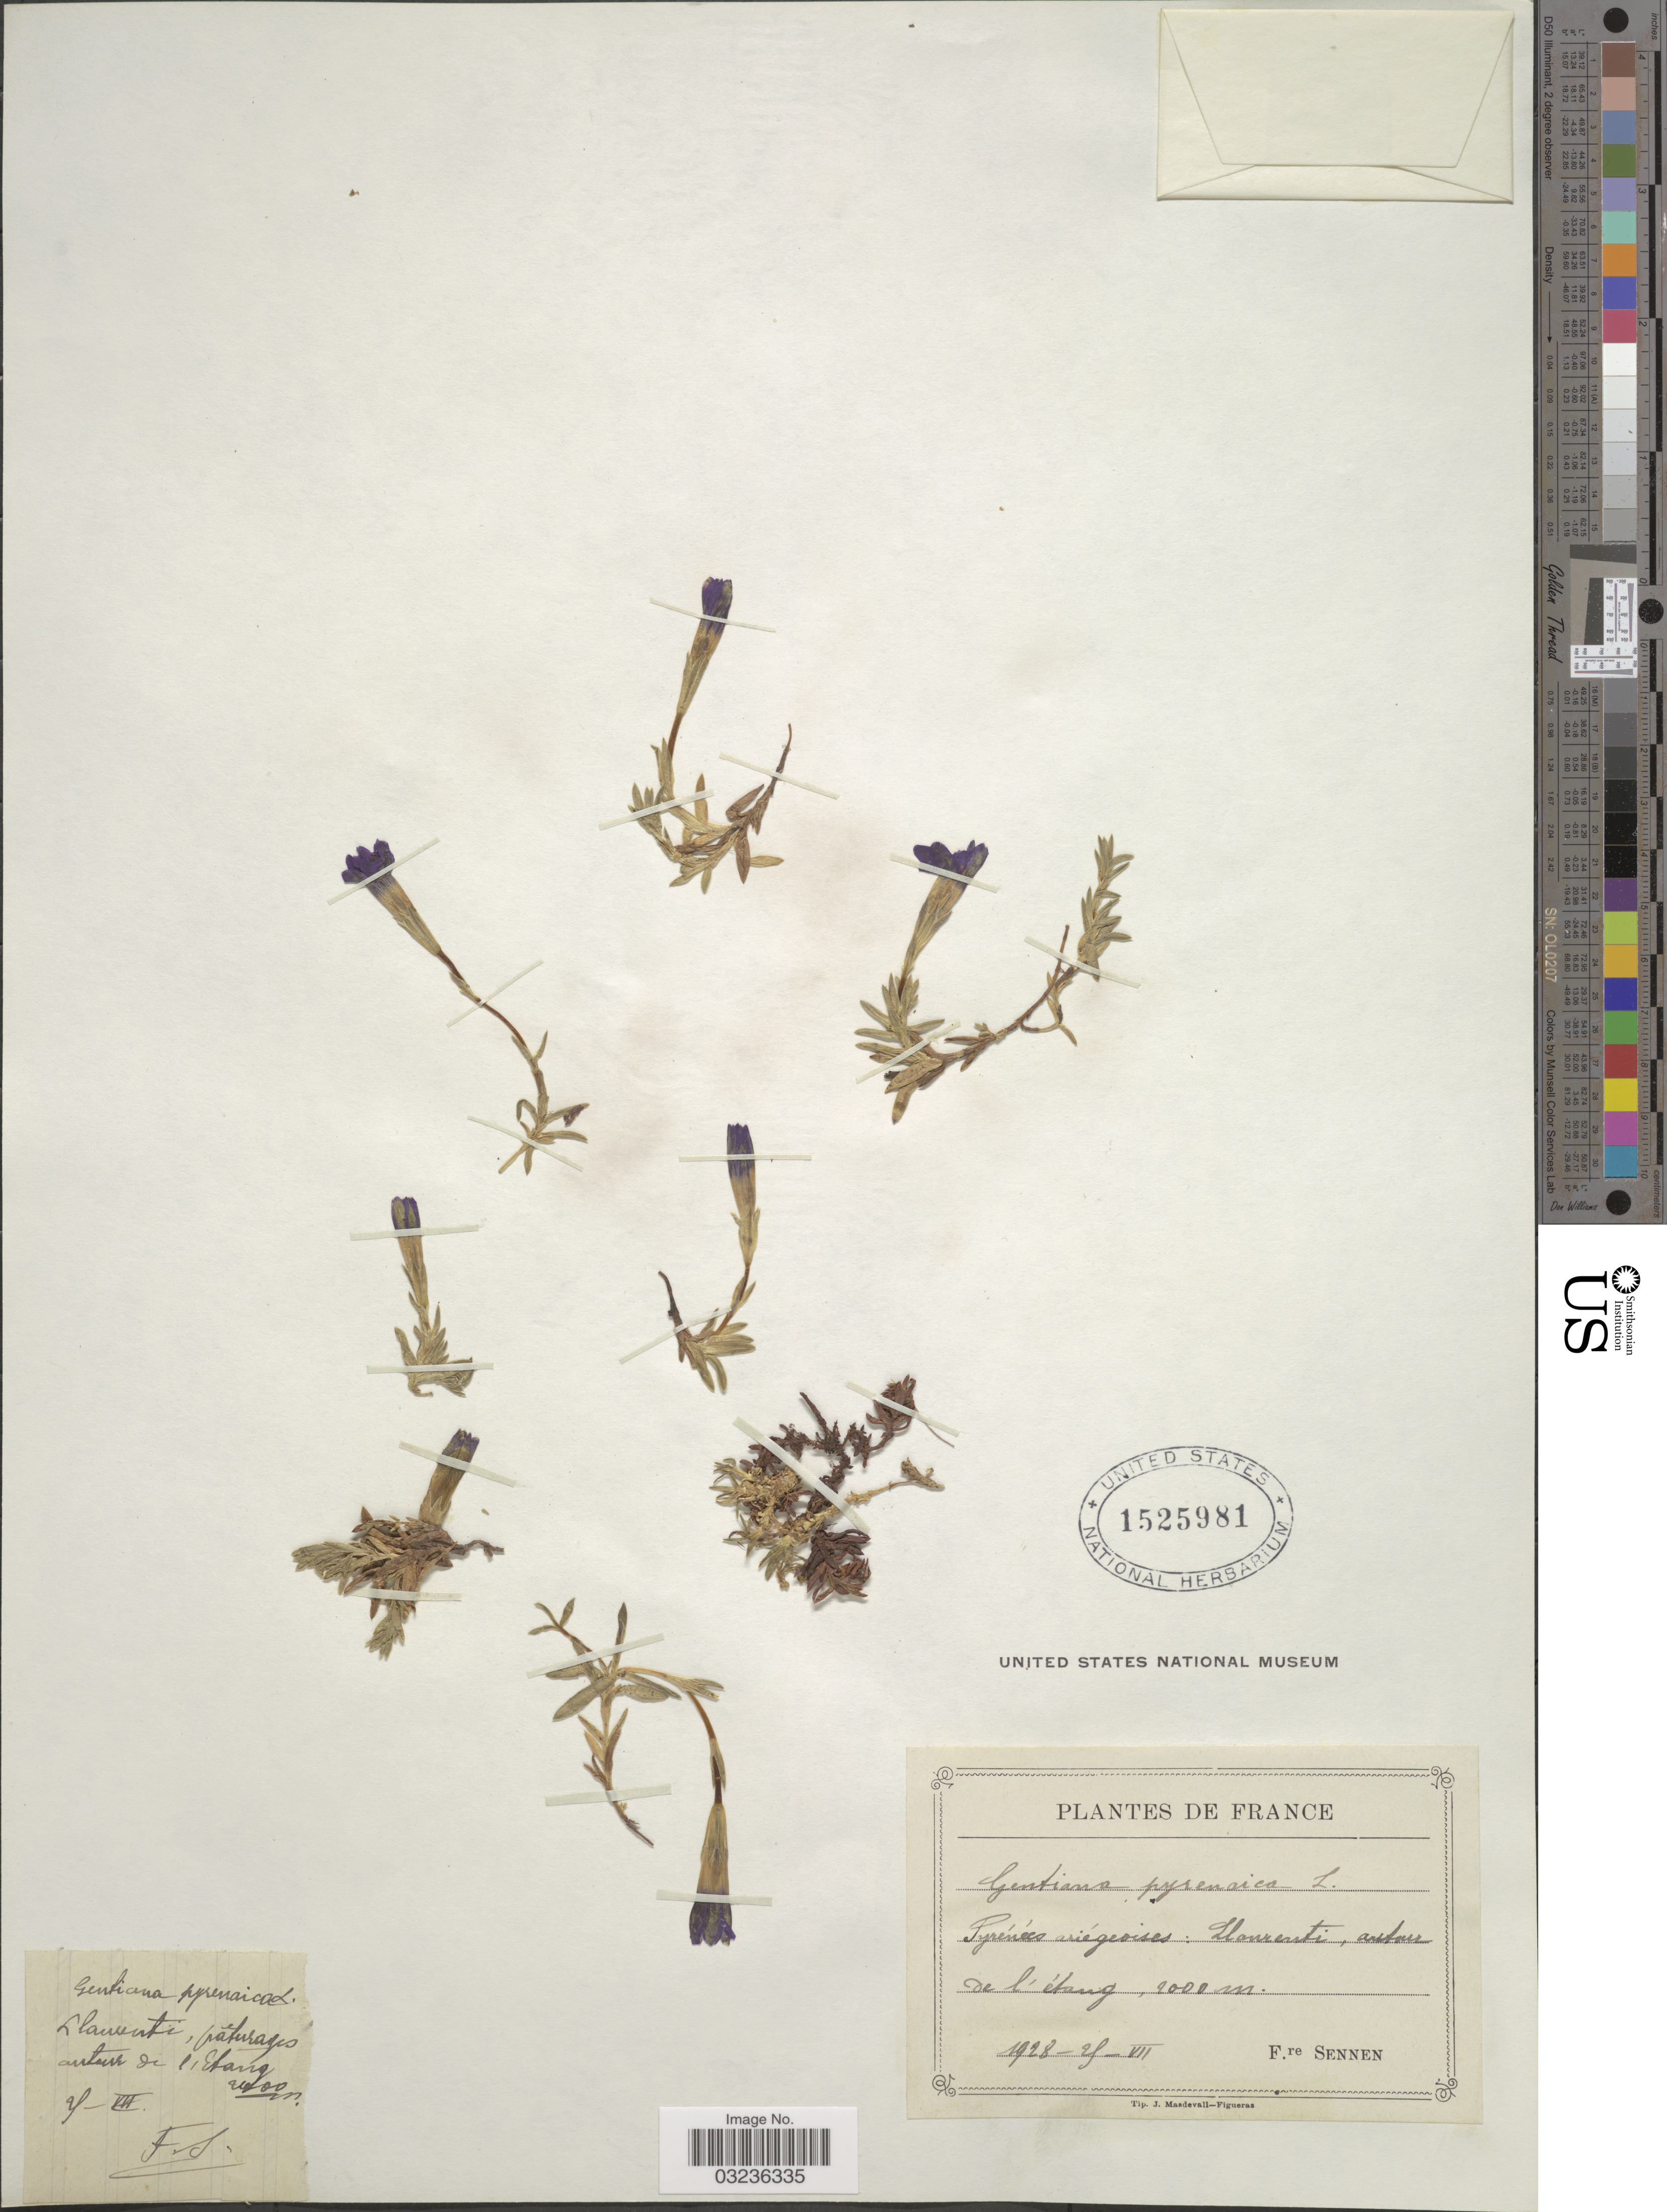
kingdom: Plantae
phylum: Tracheophyta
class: Magnoliopsida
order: Gentianales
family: Gentianaceae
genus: Gentiana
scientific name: Gentiana pyrenaica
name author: L.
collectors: E. Sennen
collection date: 1928-07-25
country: France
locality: Pyrénées ariégeoises: Llourenti, [illegible text] de l'étang.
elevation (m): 2000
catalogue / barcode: US 1525981